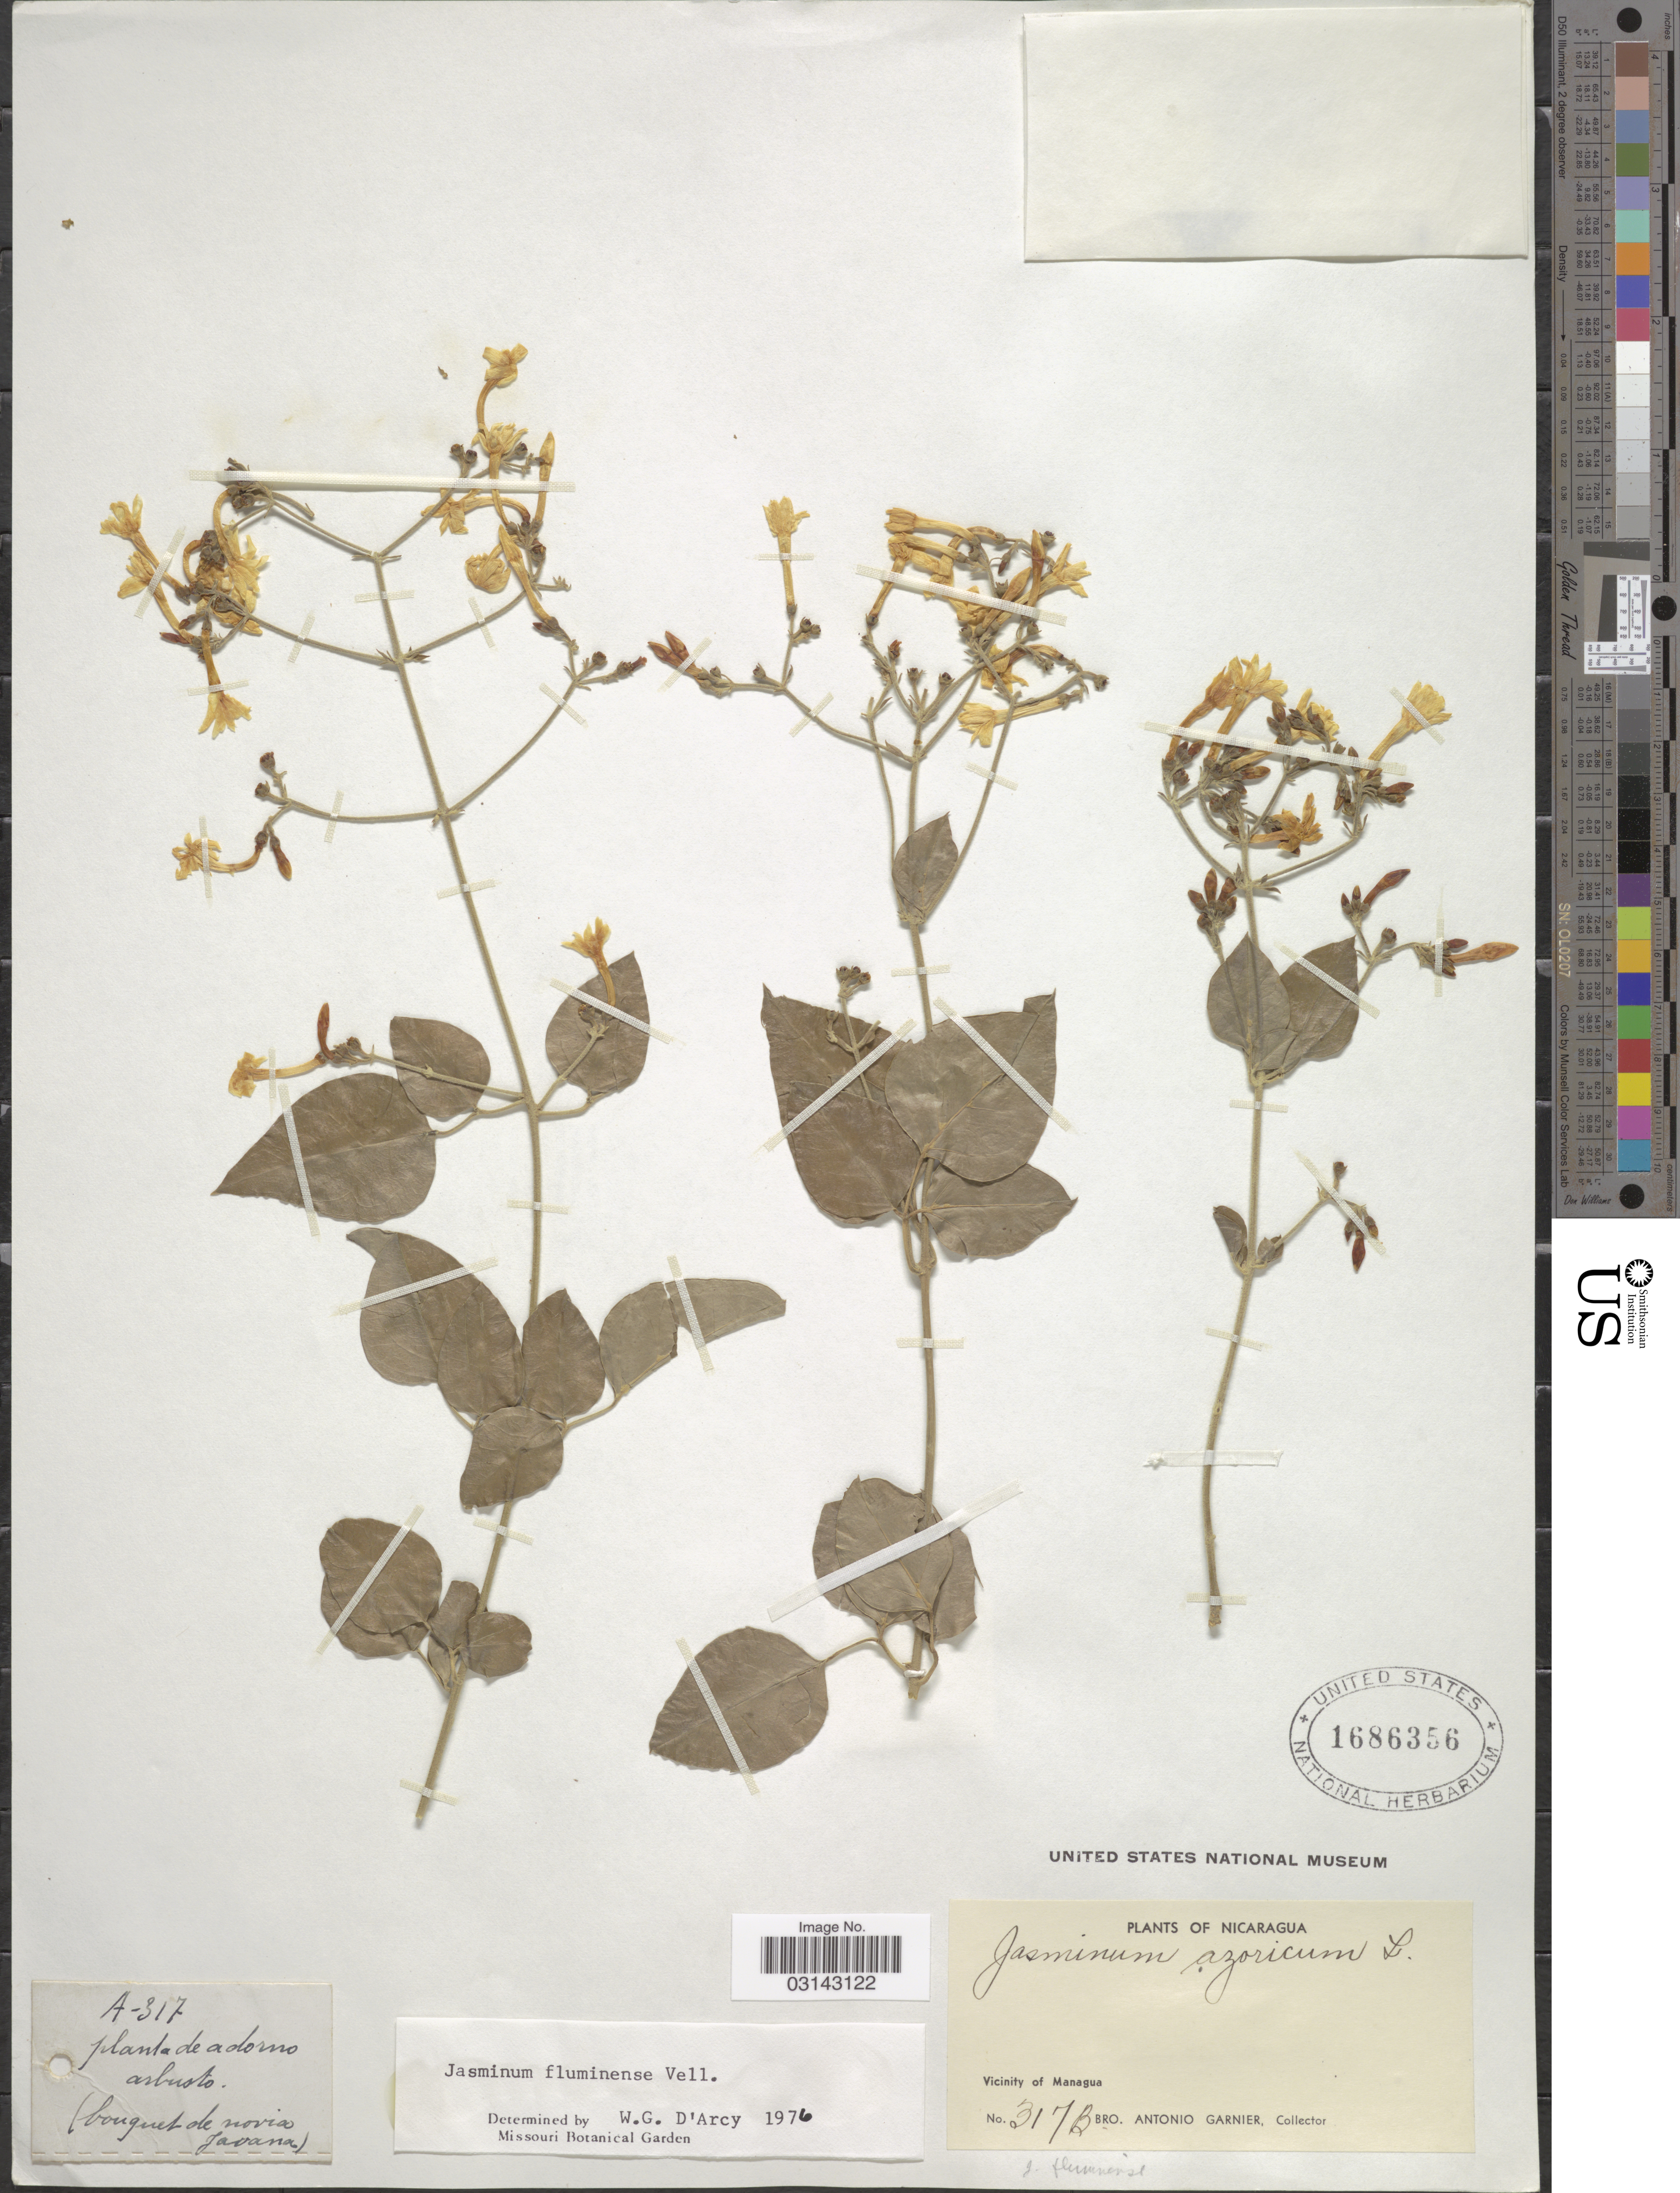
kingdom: Plantae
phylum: Tracheophyta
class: Magnoliopsida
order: Lamiales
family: Oleaceae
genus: Jasminum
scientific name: Jasminum fluminense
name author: Vell.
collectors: Bro. A. Garnier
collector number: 317B/A-317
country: Nicaragua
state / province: Managua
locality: Vicinity of Managua.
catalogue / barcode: US 1686356